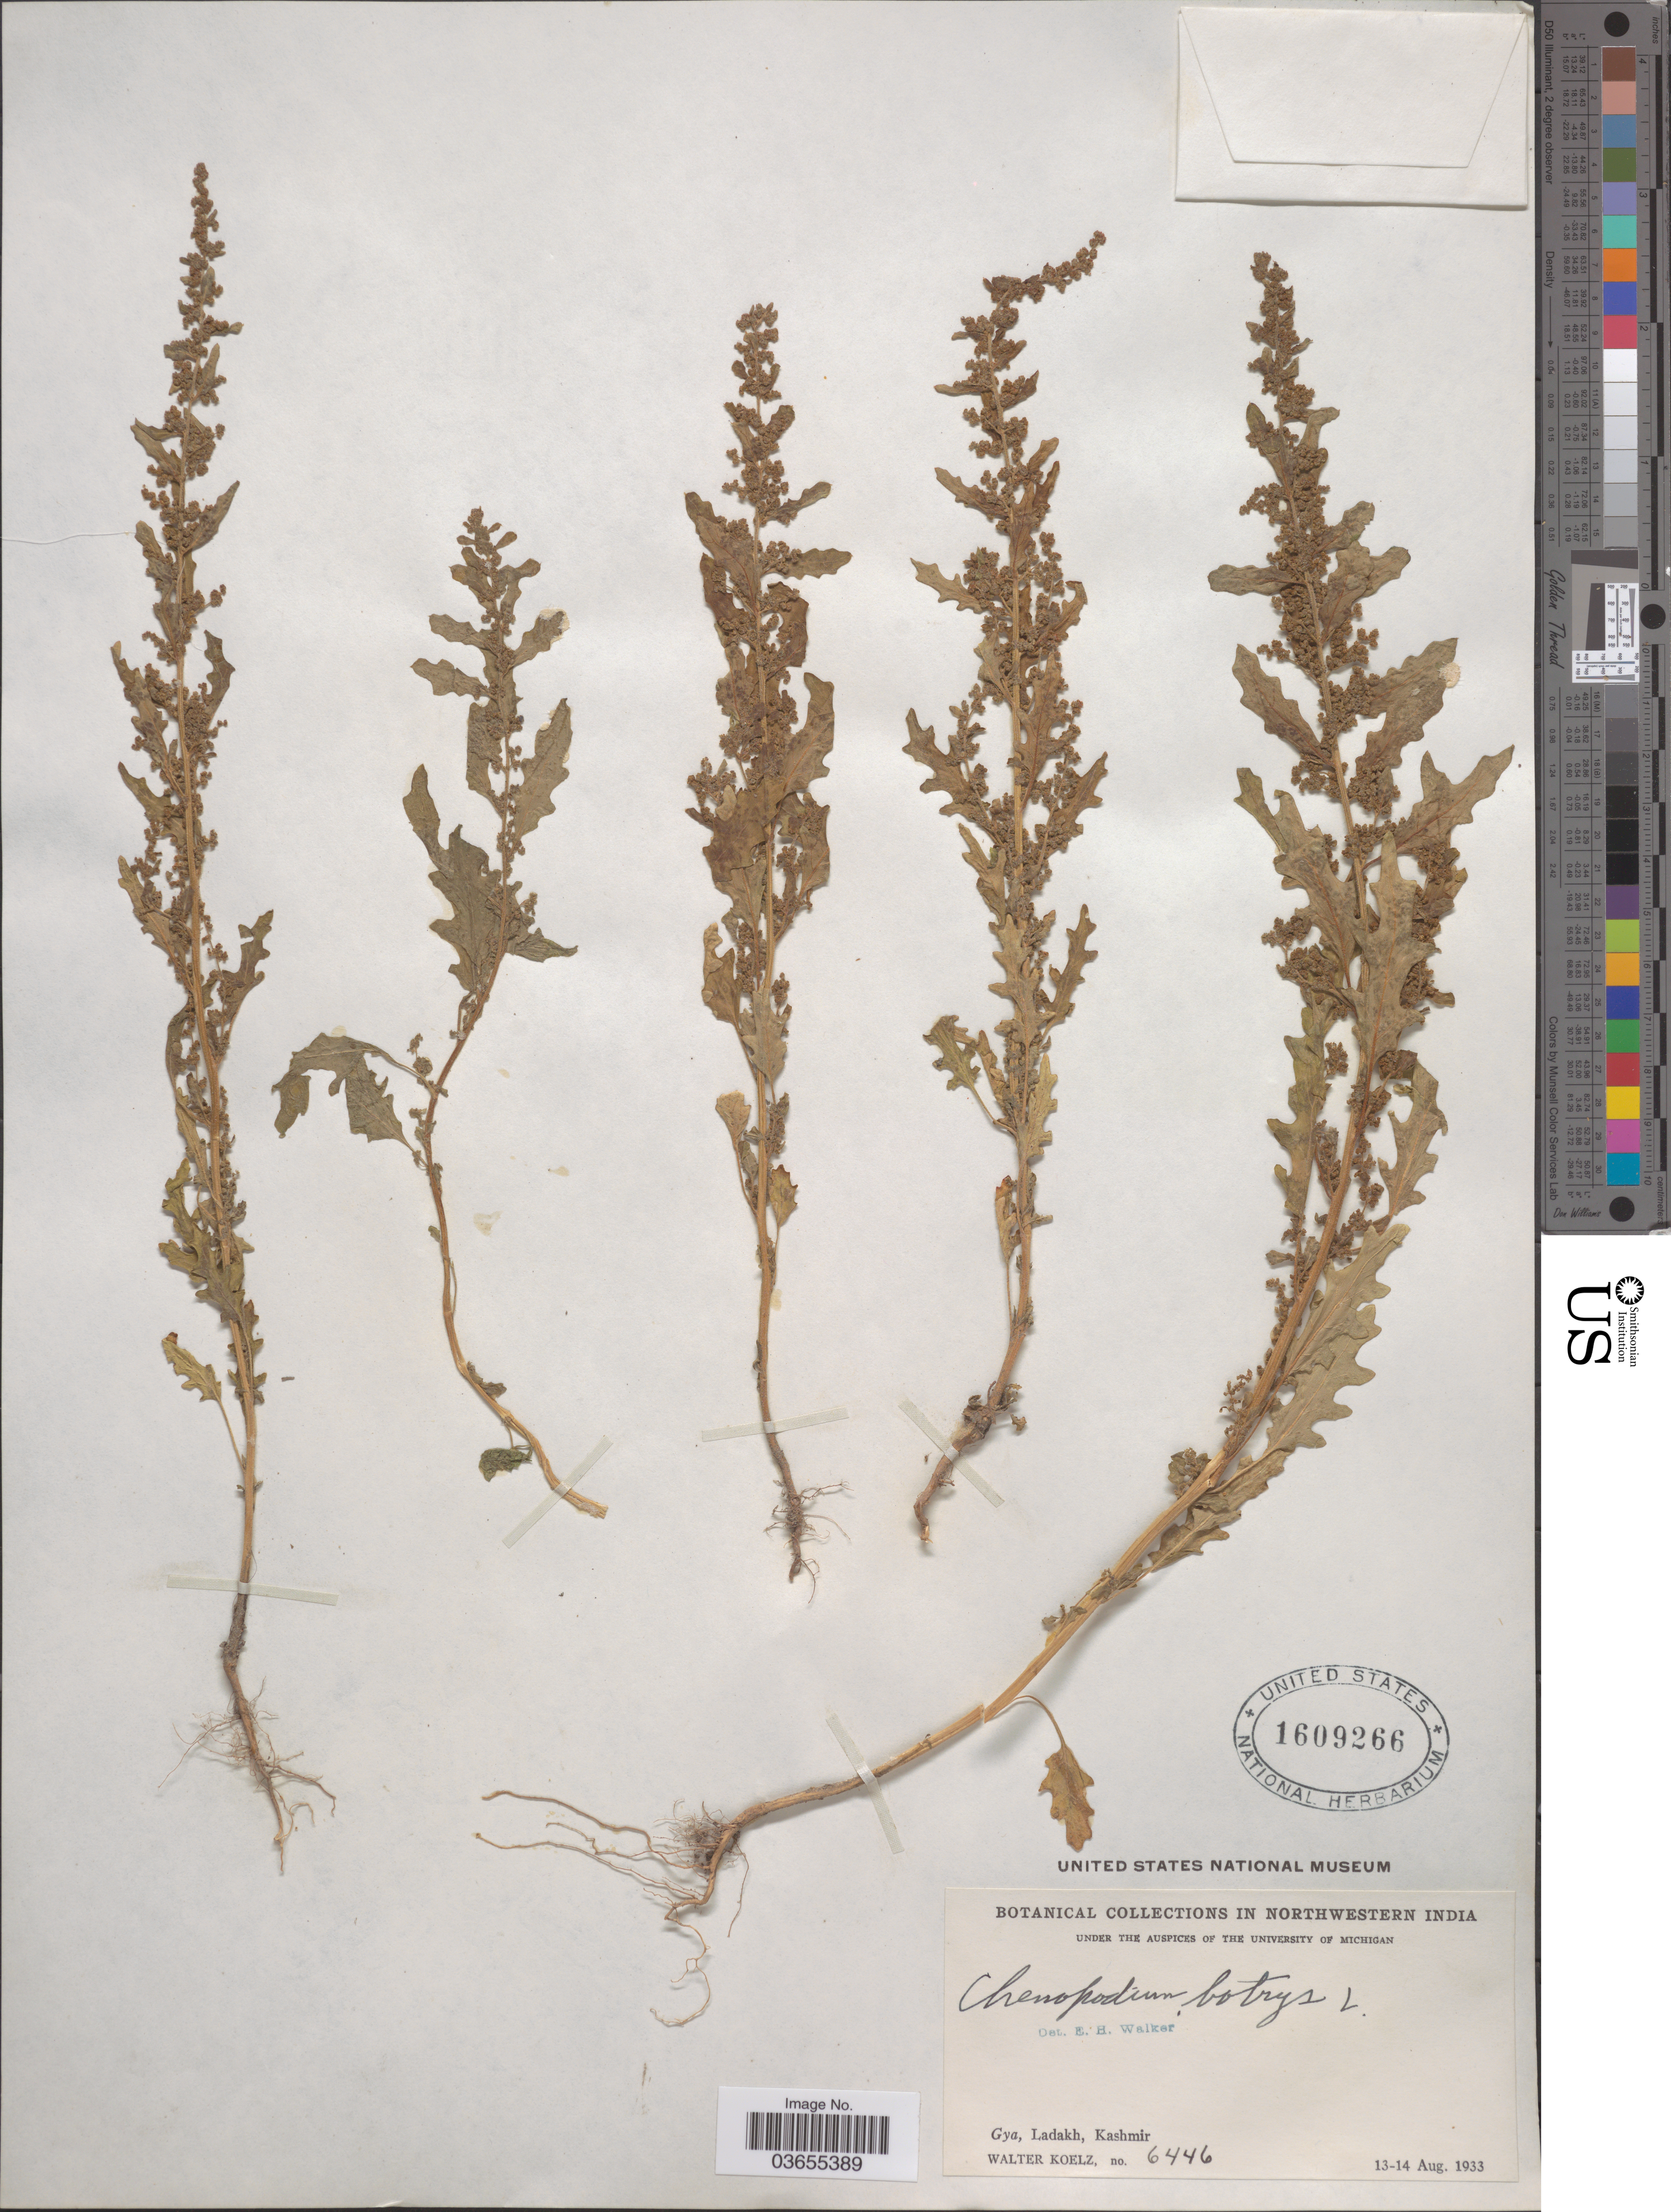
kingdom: Plantae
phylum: Tracheophyta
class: Magnoliopsida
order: Caryophyllales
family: Amaranthaceae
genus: Chenopodium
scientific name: Chenopodium botrys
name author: L.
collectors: W. N. Koelz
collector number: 6446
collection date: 1933-08-13/1933-08-14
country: India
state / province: Jammu and Kashmir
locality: Northwestern India. Gya, Ladakh, Kashmir.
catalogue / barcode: US 1609266